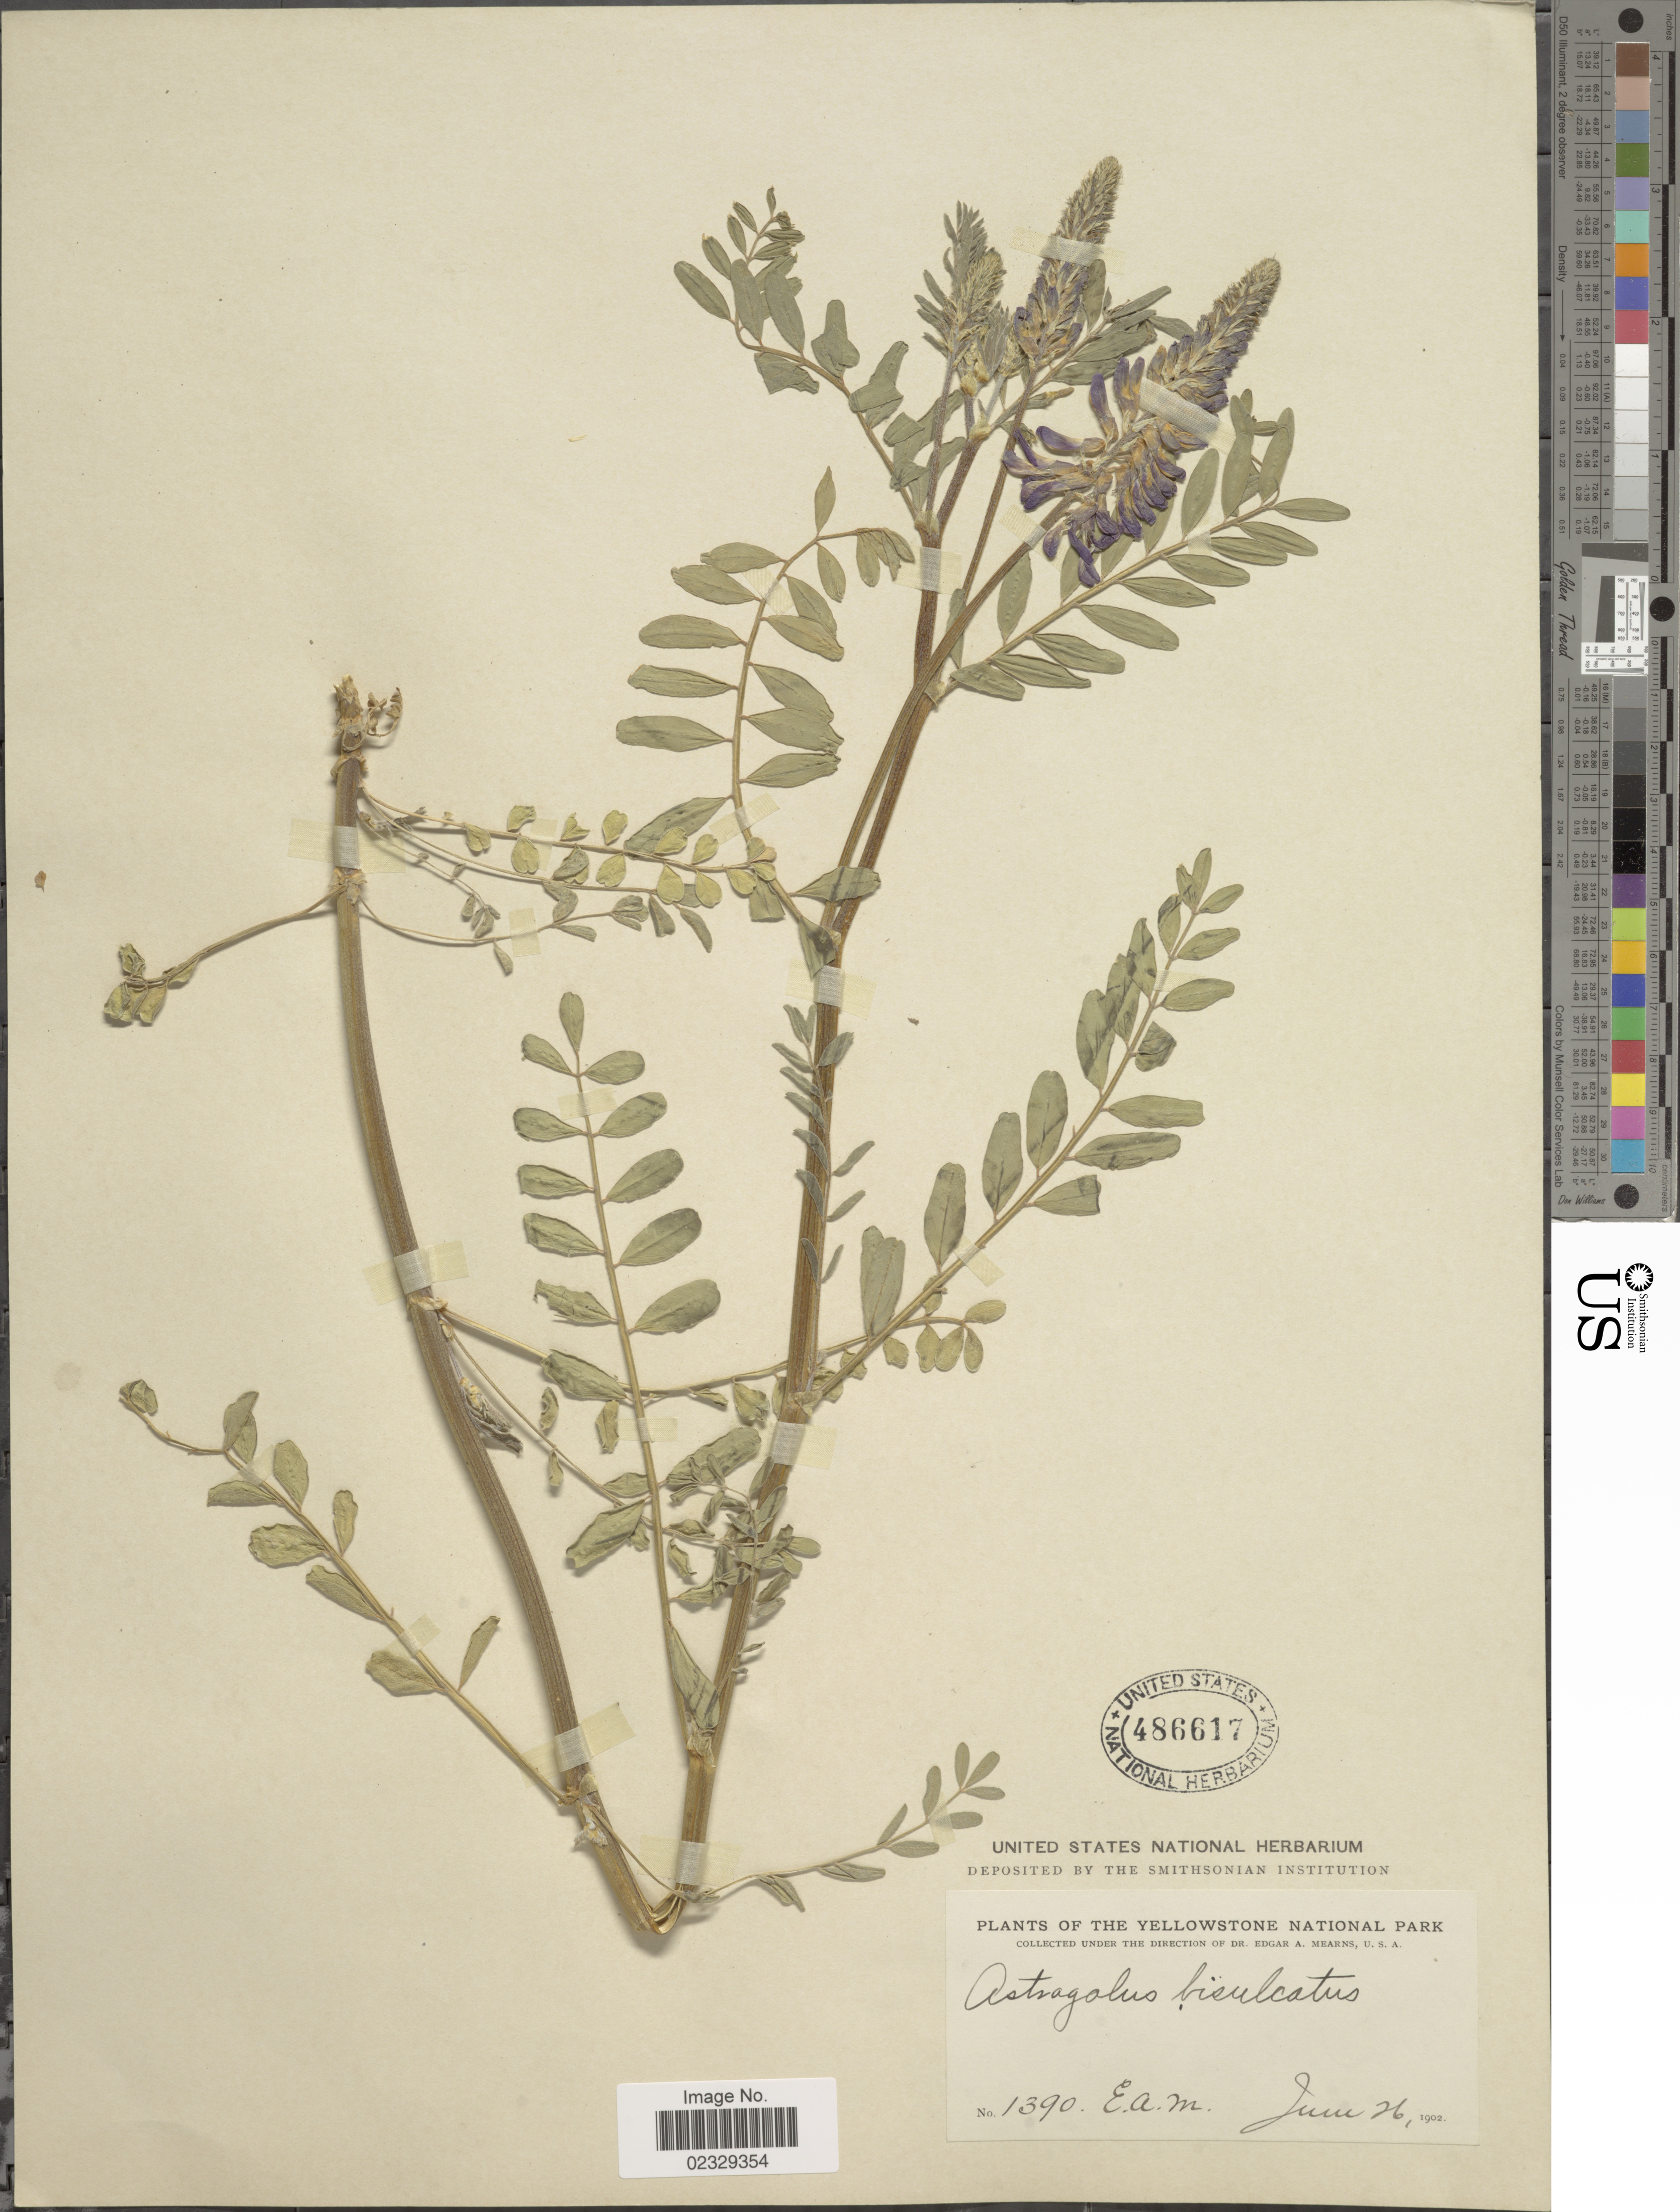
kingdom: Plantae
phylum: Tracheophyta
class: Magnoliopsida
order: Fabales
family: Fabaceae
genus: Astragalus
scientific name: Astragalus bisulcatus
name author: (Hook.) A. Gray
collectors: E. A. Mearns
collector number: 1390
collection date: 1902-06-26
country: United States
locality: The Yellowstone National Park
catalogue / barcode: US 486617